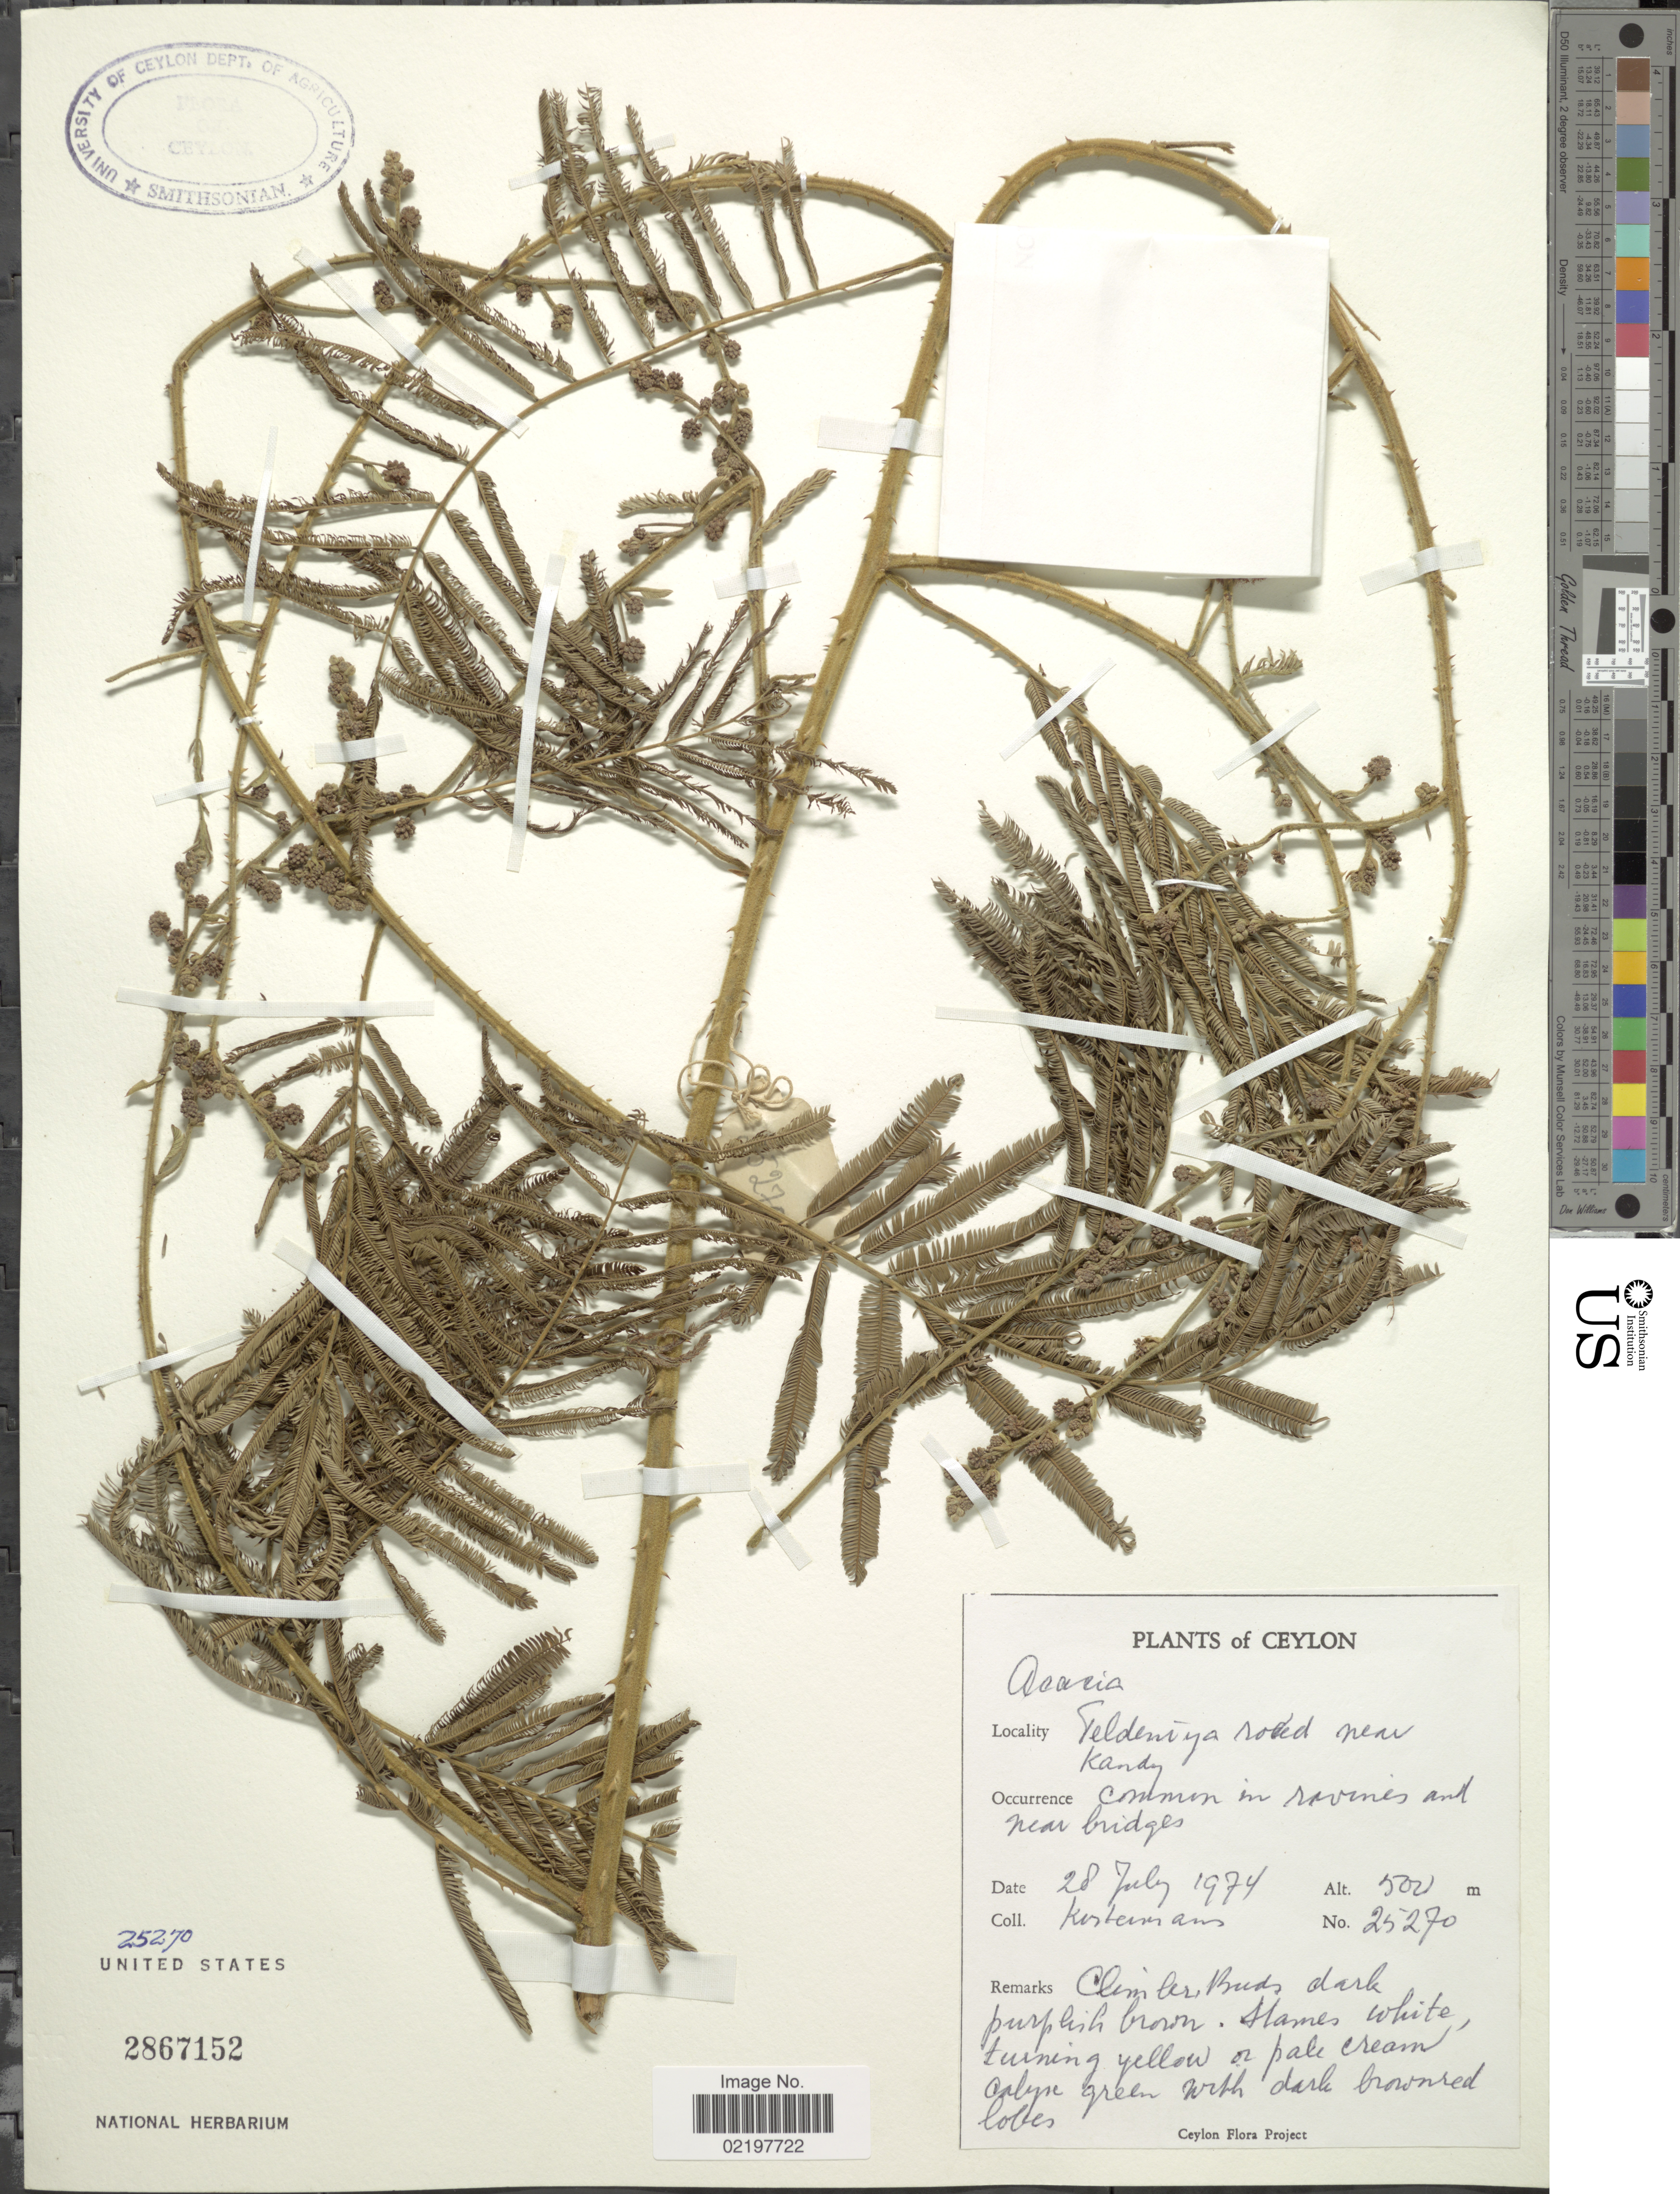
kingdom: Plantae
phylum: Tracheophyta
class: Magnoliopsida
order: Fabales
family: Fabaceae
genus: Senegalia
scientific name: Senegalia pennata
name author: (L.) Maslin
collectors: A. J. G. Kostermans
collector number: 25270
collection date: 1974-07-28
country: Sri Lanka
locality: Feldeniya road near Kandy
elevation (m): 500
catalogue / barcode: US 2867152